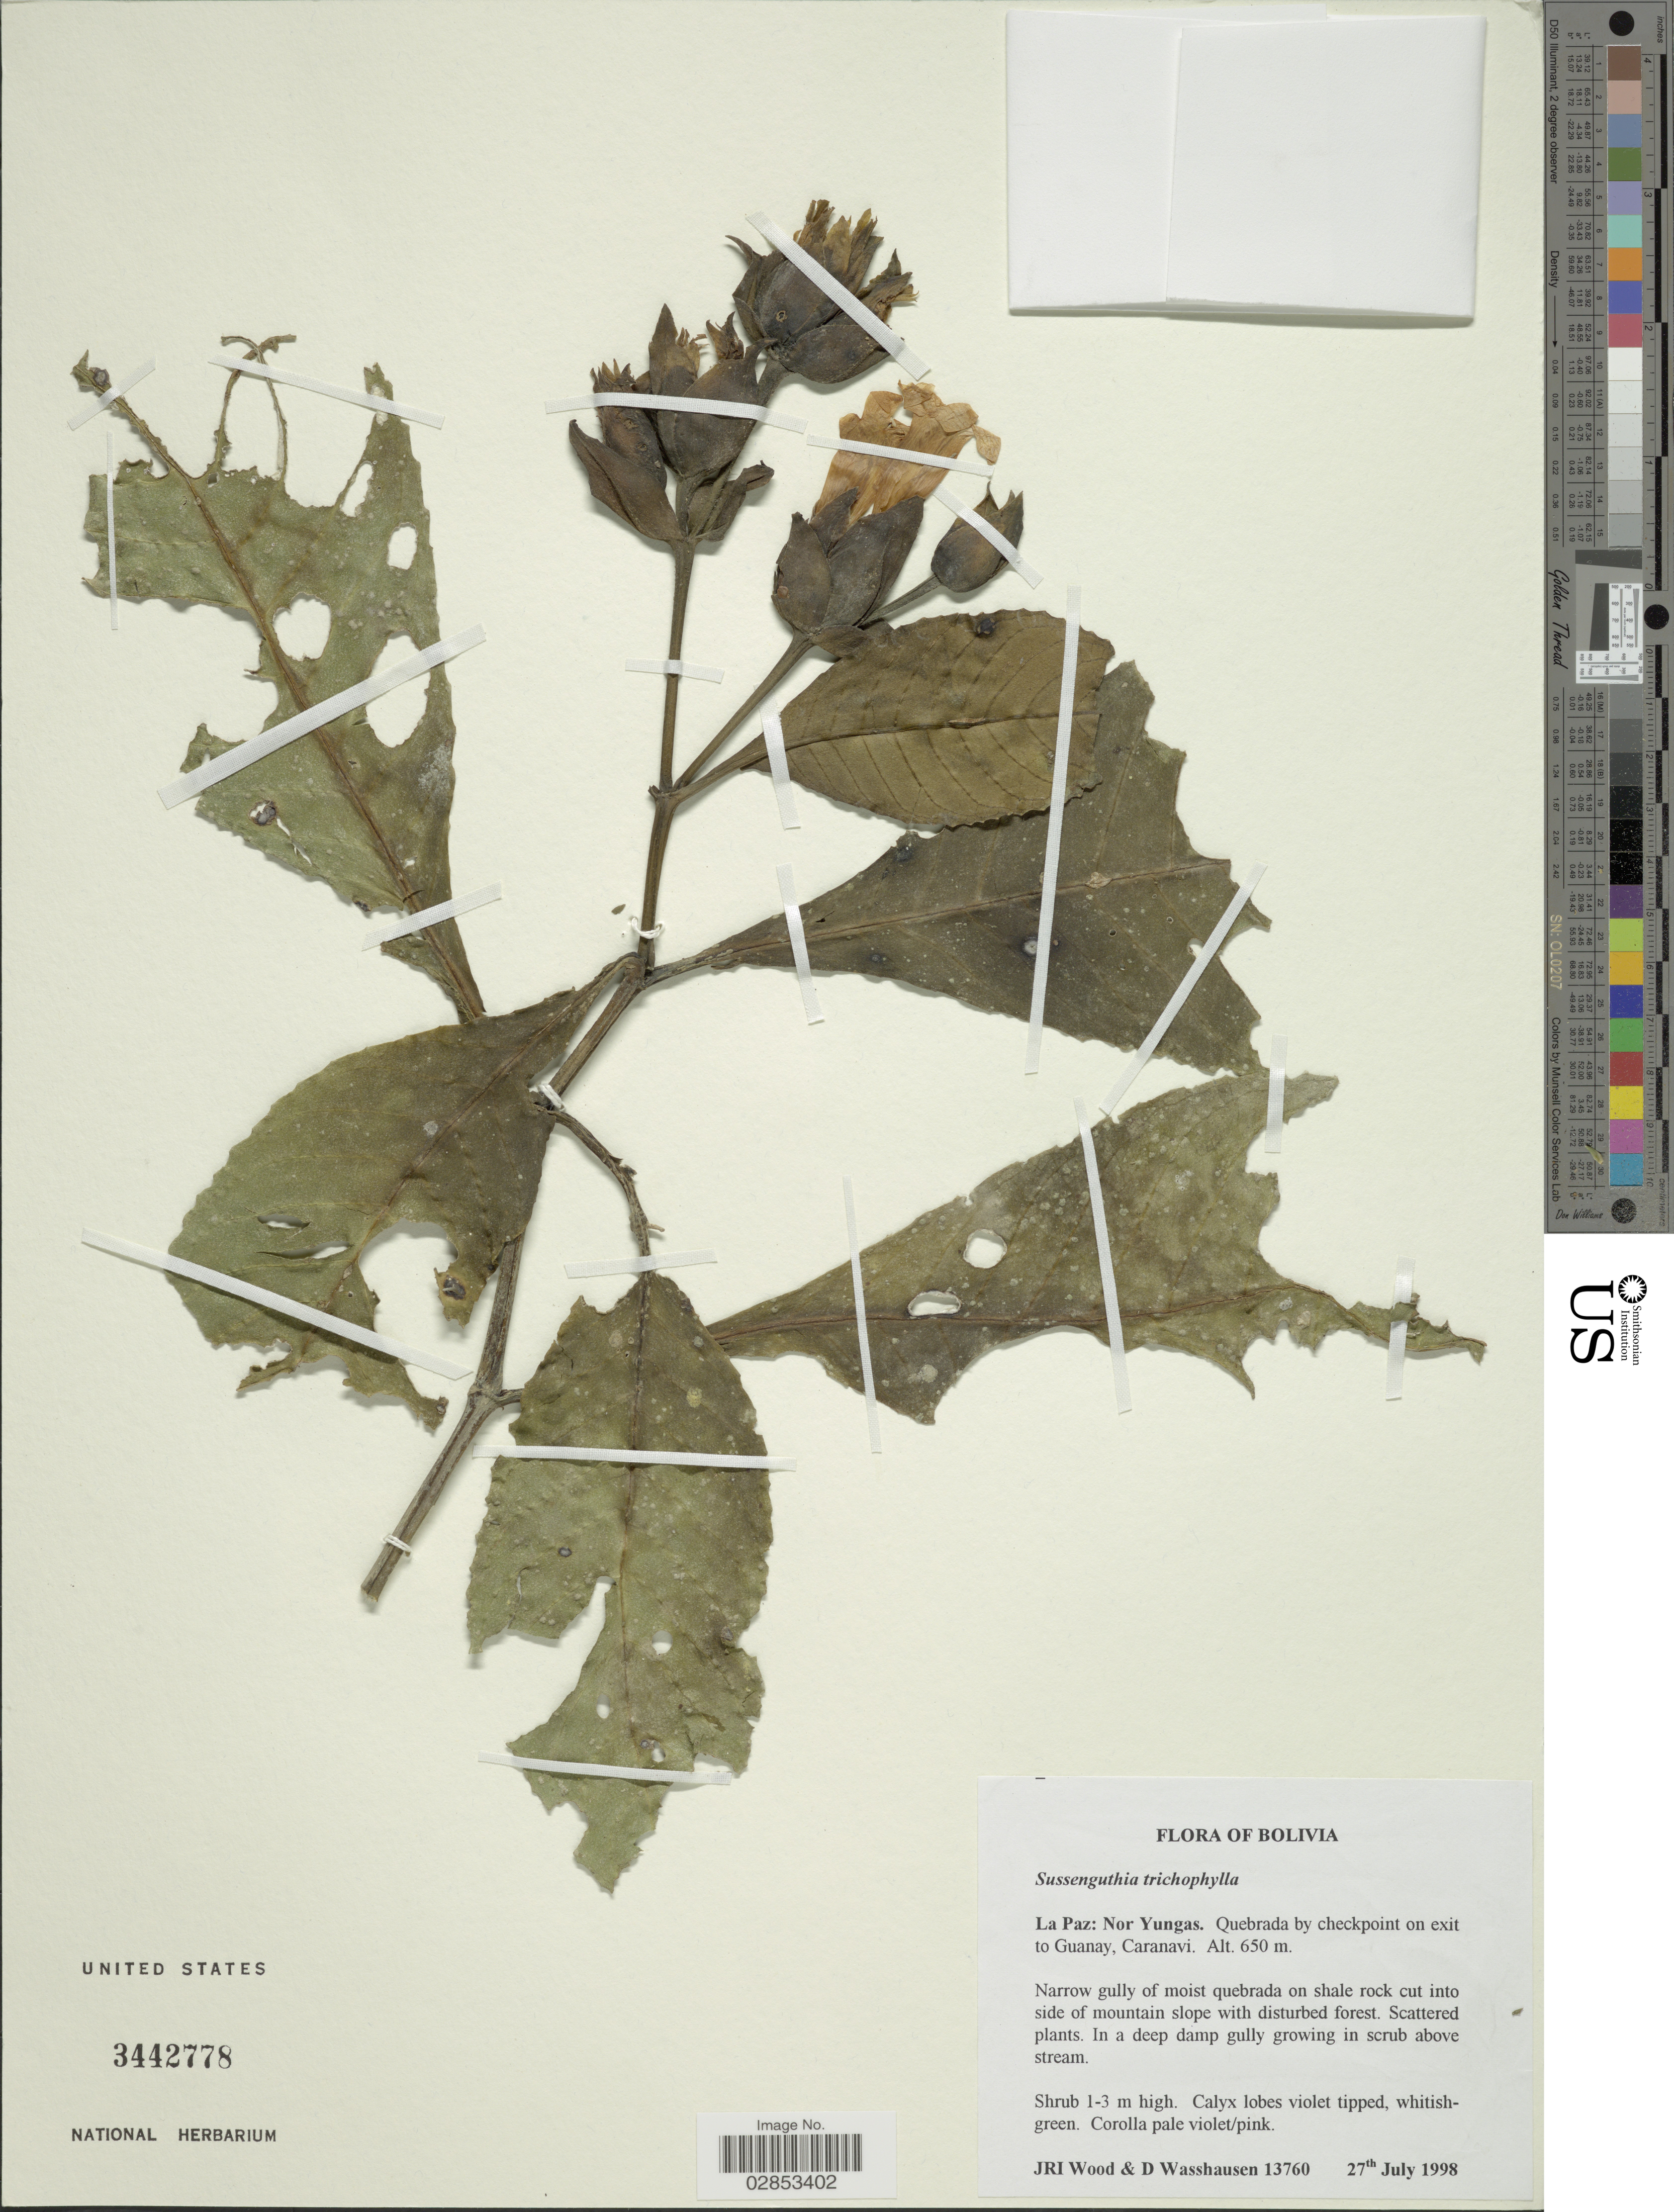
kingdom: Plantae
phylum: Tracheophyta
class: Magnoliopsida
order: Lamiales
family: Acanthaceae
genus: Suessenguthia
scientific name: Suessenguthia barthleniana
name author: Schmidt-Leb.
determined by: Azevedo, Igor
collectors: J. R. I. Wood & D. C. Wasshausen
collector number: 13760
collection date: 1998-07-27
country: Bolivia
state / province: La Paz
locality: Nor Yungas. Quebrada by checkpoint on exit to Guanay, Caranavi.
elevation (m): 650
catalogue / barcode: US 3442778